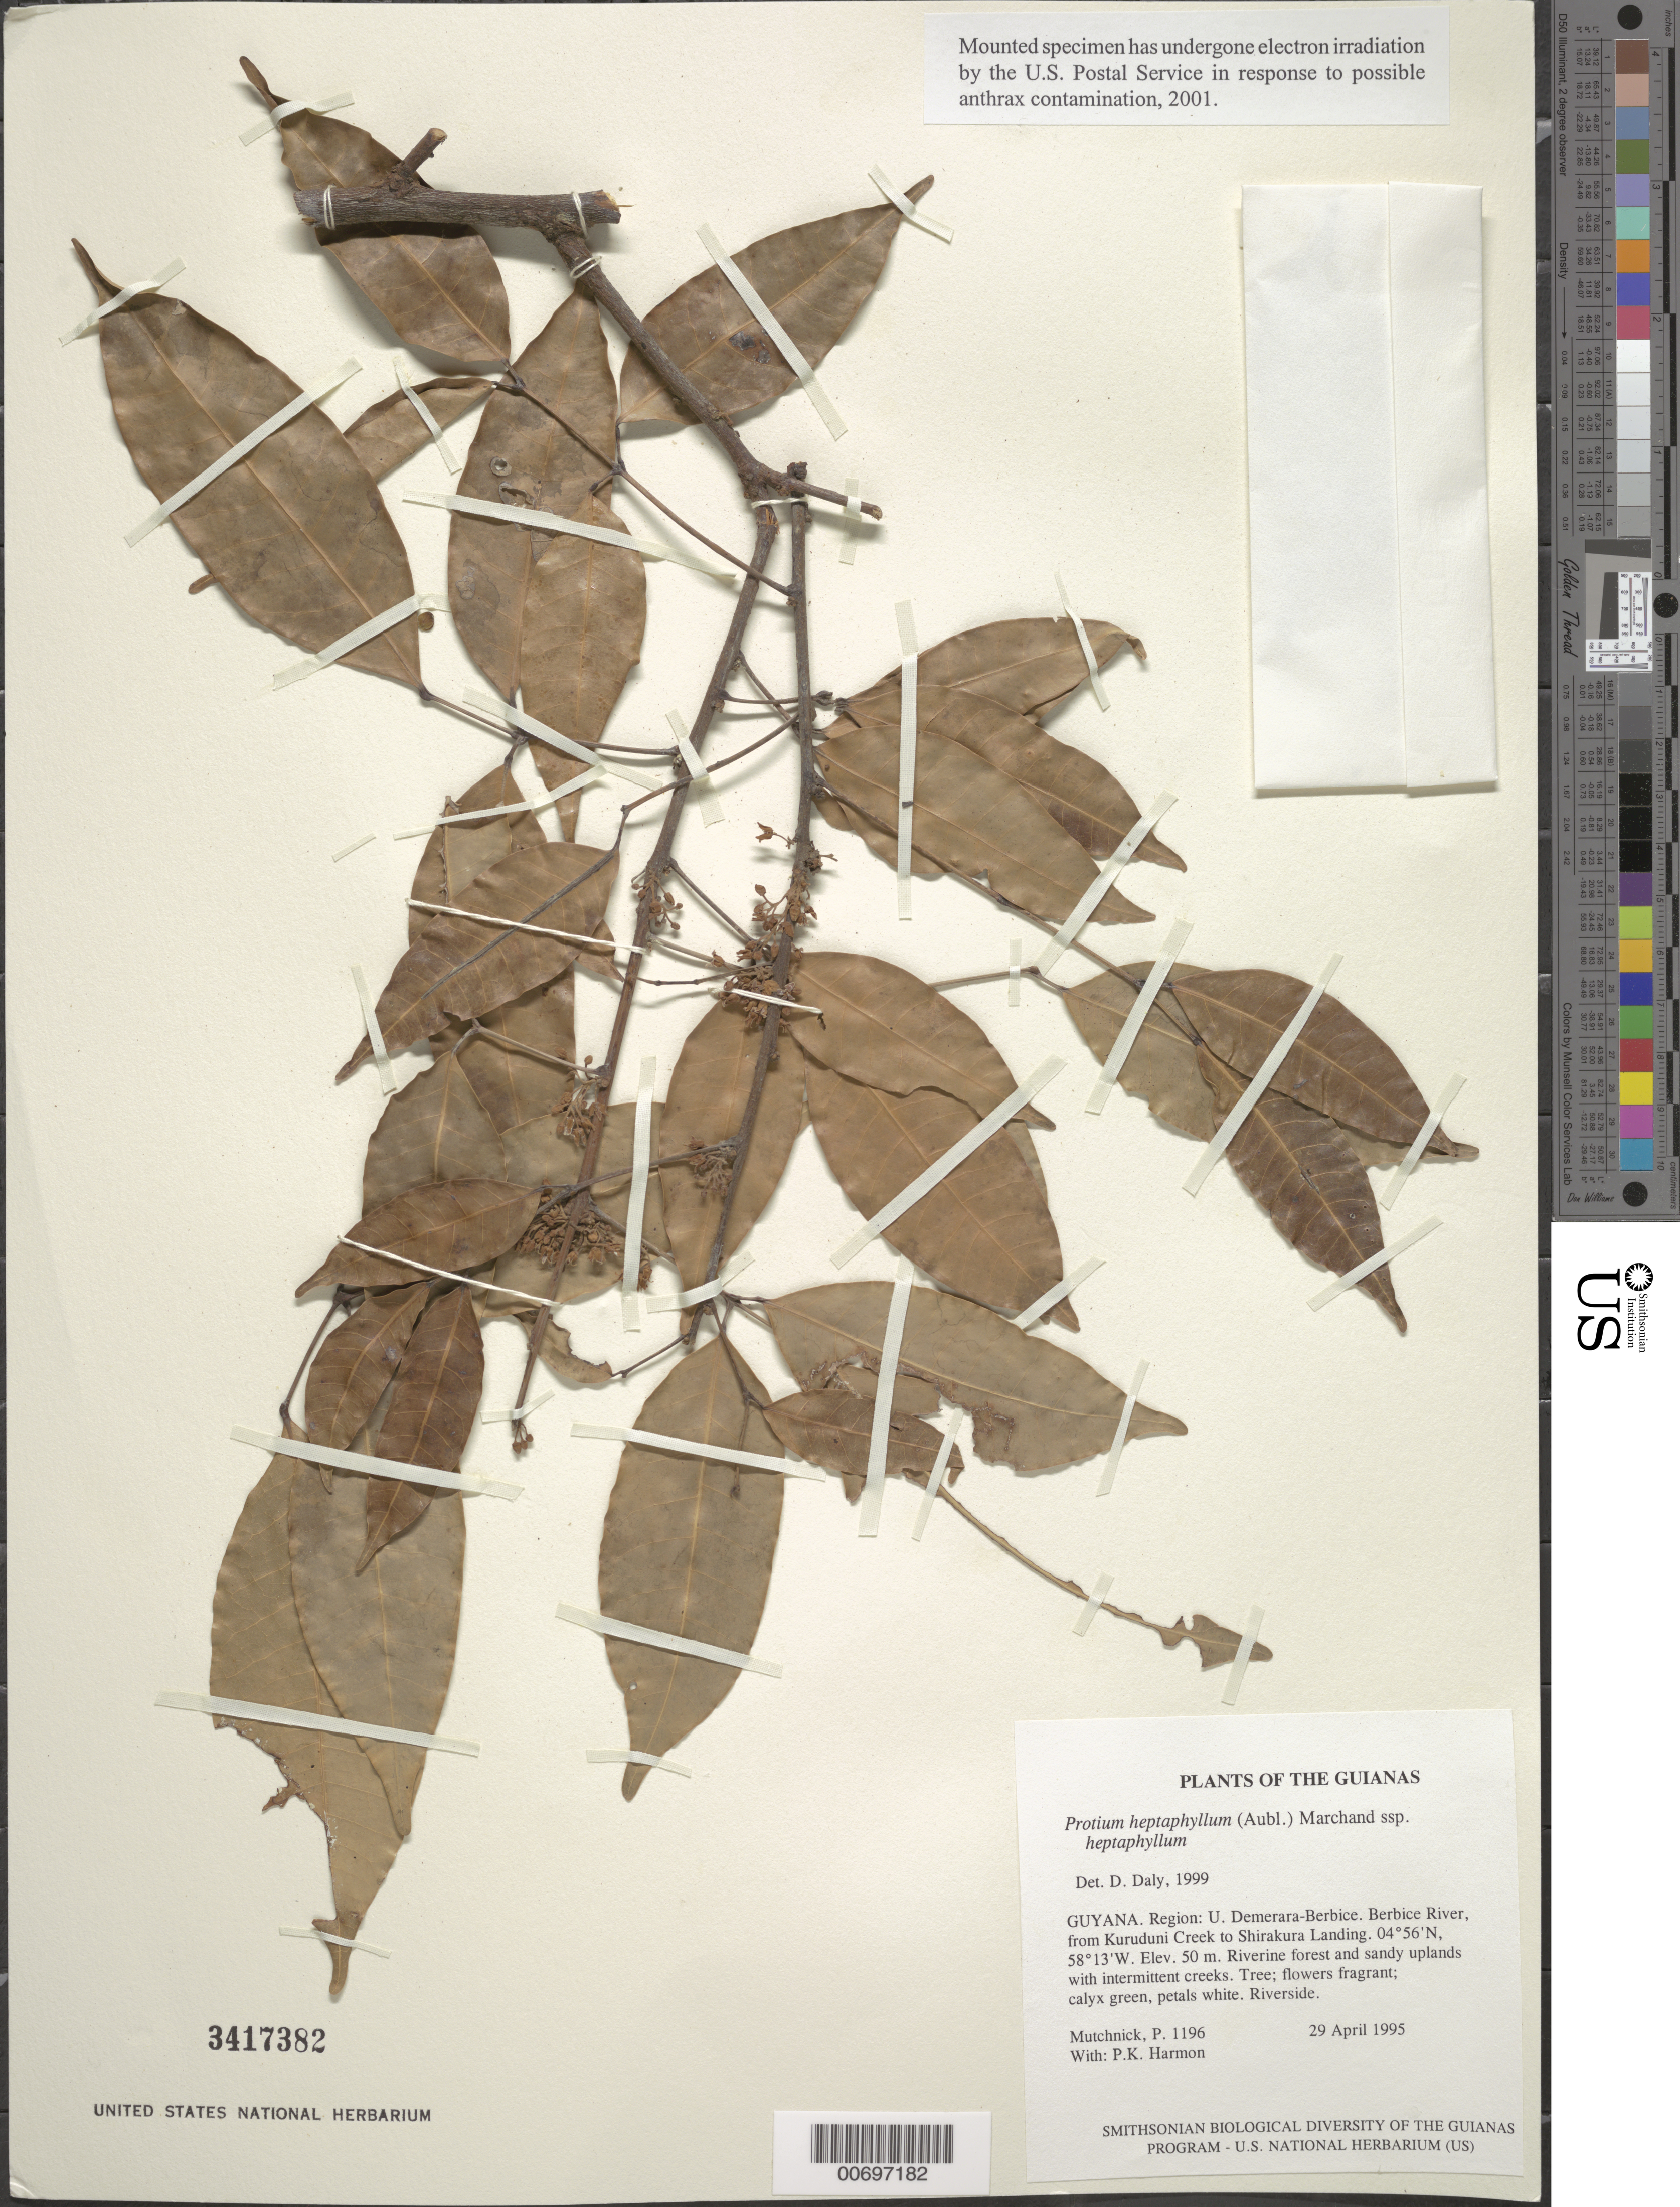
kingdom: Plantae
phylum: Tracheophyta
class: Magnoliopsida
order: Sapindales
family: Burseraceae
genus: Protium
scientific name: Protium heptaphyllum subsp. heptaphyllum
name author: (Aubl.) Marchand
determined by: Daly, D. C.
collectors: P. Mutchnick & P. Harmon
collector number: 1196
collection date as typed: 29 April 1995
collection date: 1995-04-29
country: Guyana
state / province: U. Demerara-Berbice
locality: Berbice River, from Kuruduni Creek to Shirakura Landing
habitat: Riverine forest and sandy uplands with intermittent creeks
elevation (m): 50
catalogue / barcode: US 3417382